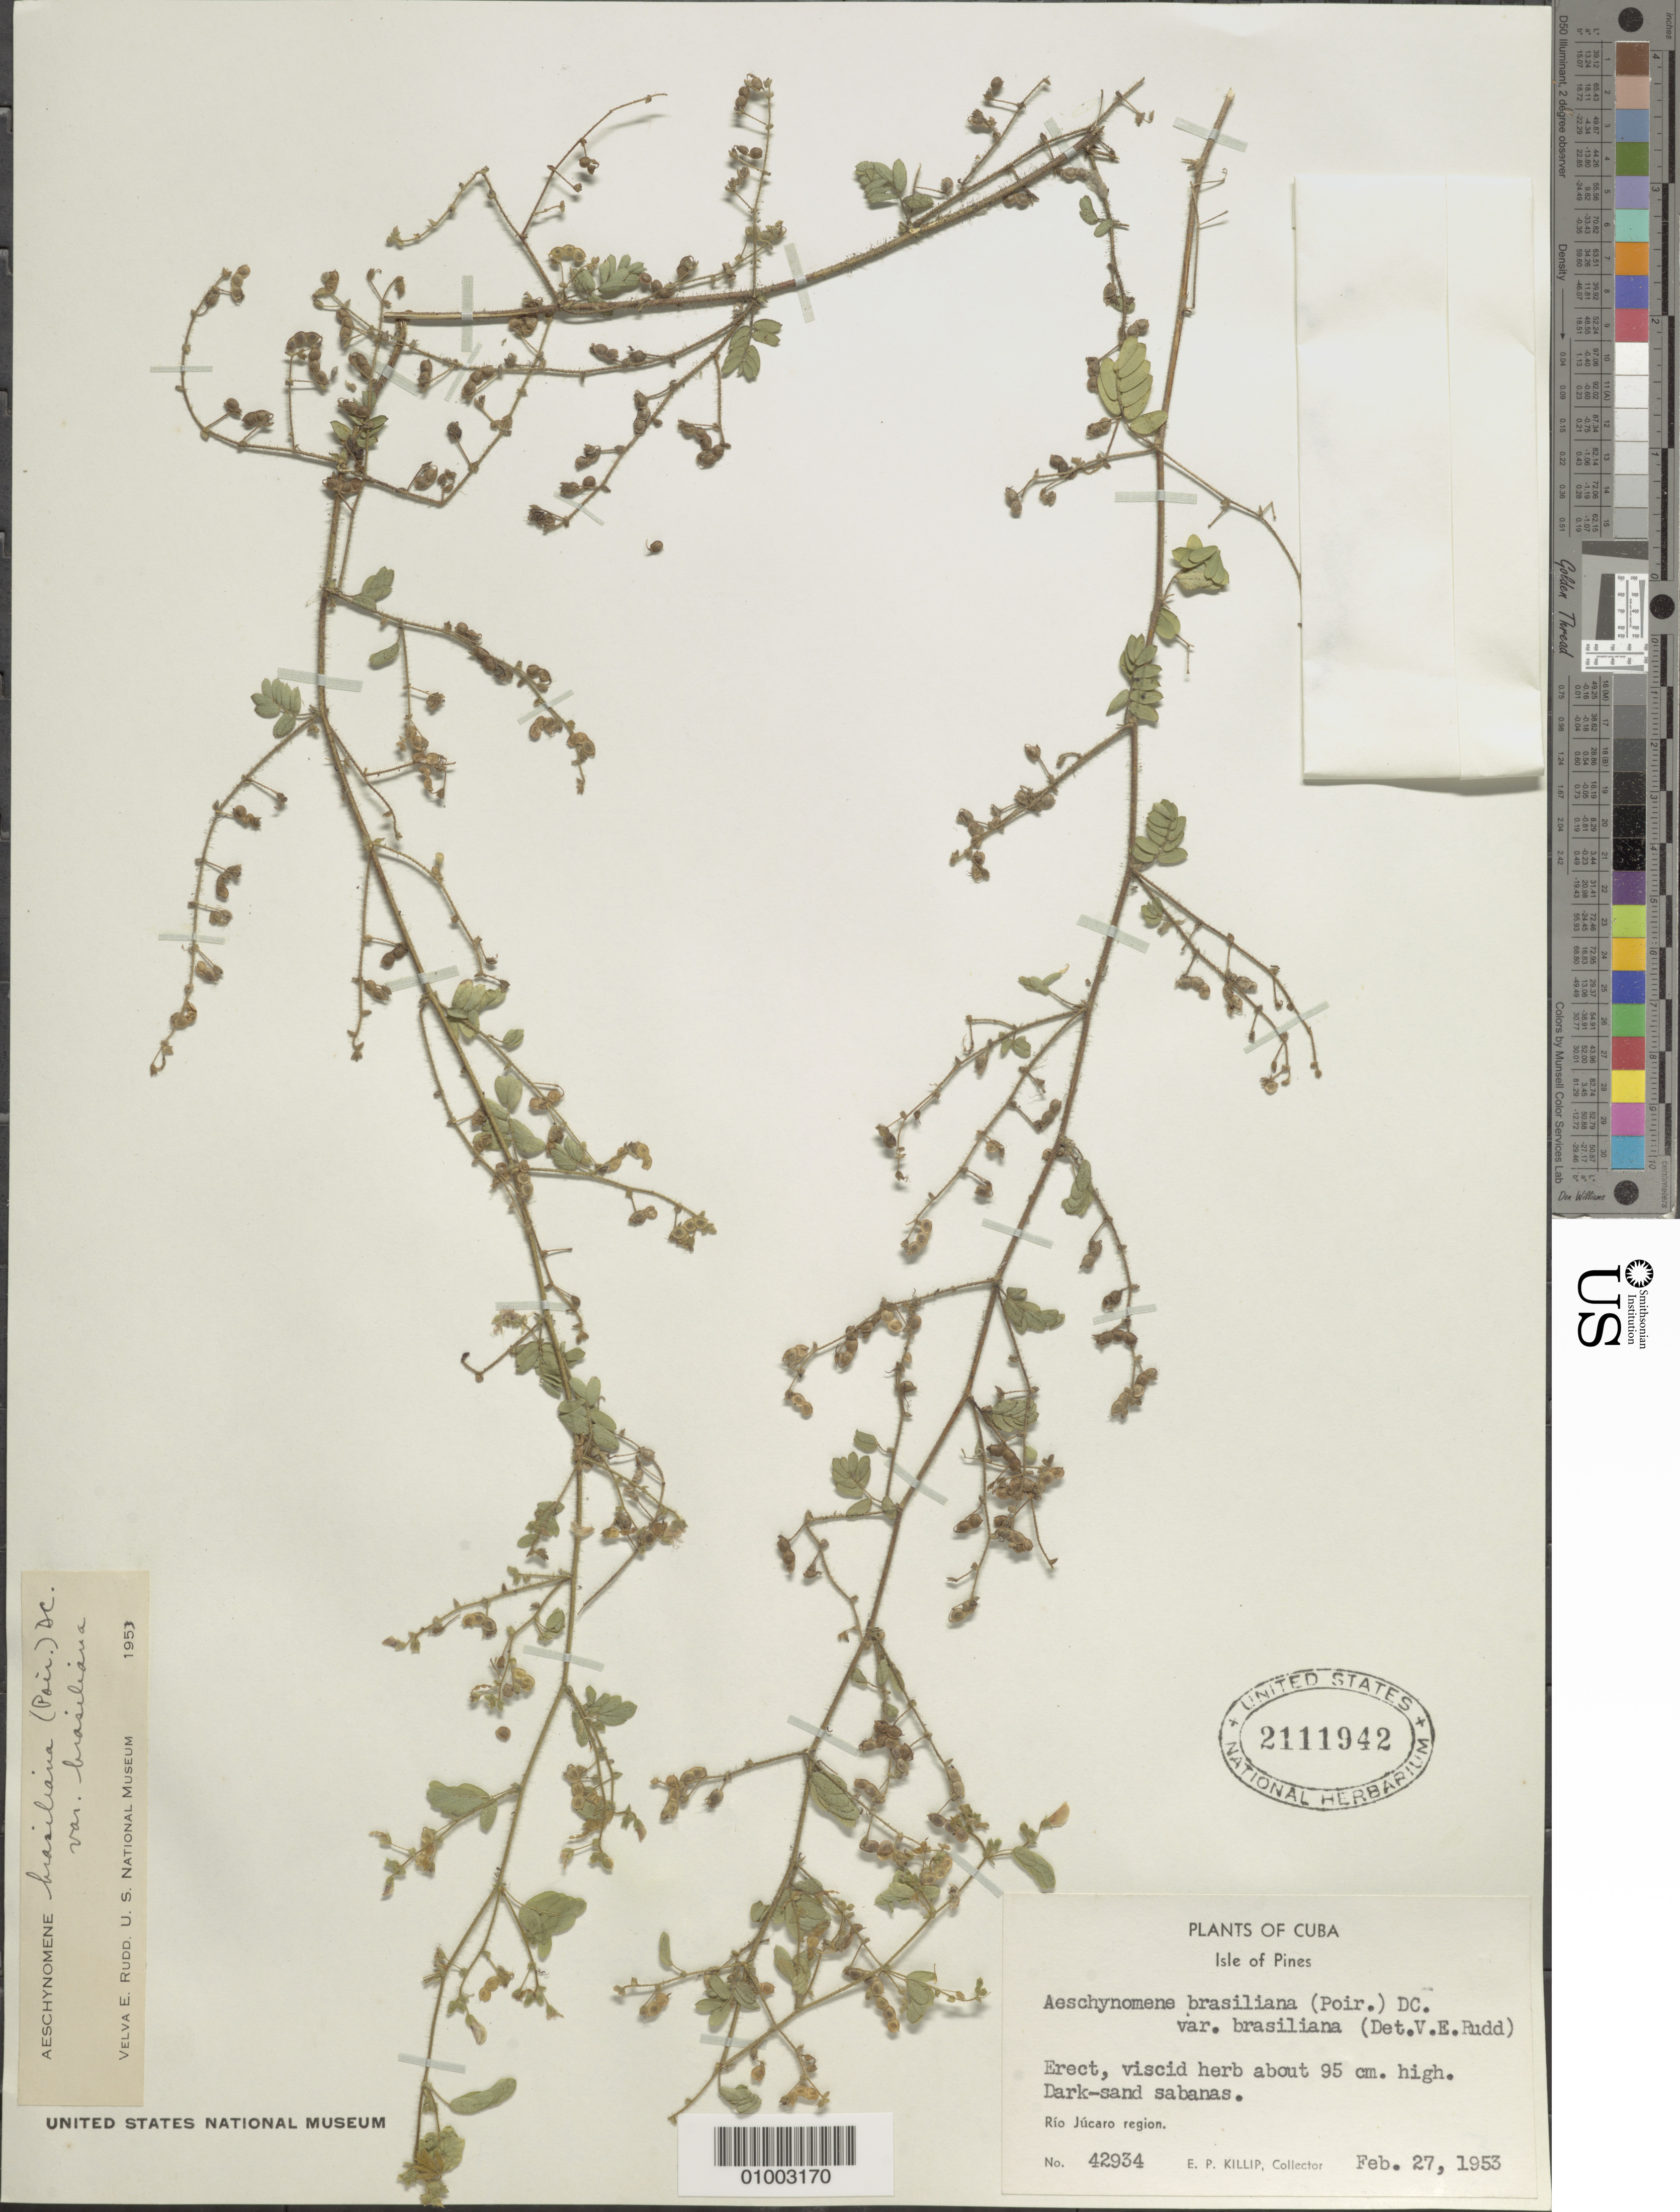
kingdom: Plantae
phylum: Tracheophyta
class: Magnoliopsida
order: Fabales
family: Fabaceae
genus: Aeschynomene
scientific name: Aeschynomene brasiliana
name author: (Poir.) DC.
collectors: E. P. Killip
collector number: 42934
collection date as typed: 27 Feb 1953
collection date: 1953-02-27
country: Cuba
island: Cuba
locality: Rio Jucaro region, dark sand sabanas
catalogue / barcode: US 2111942